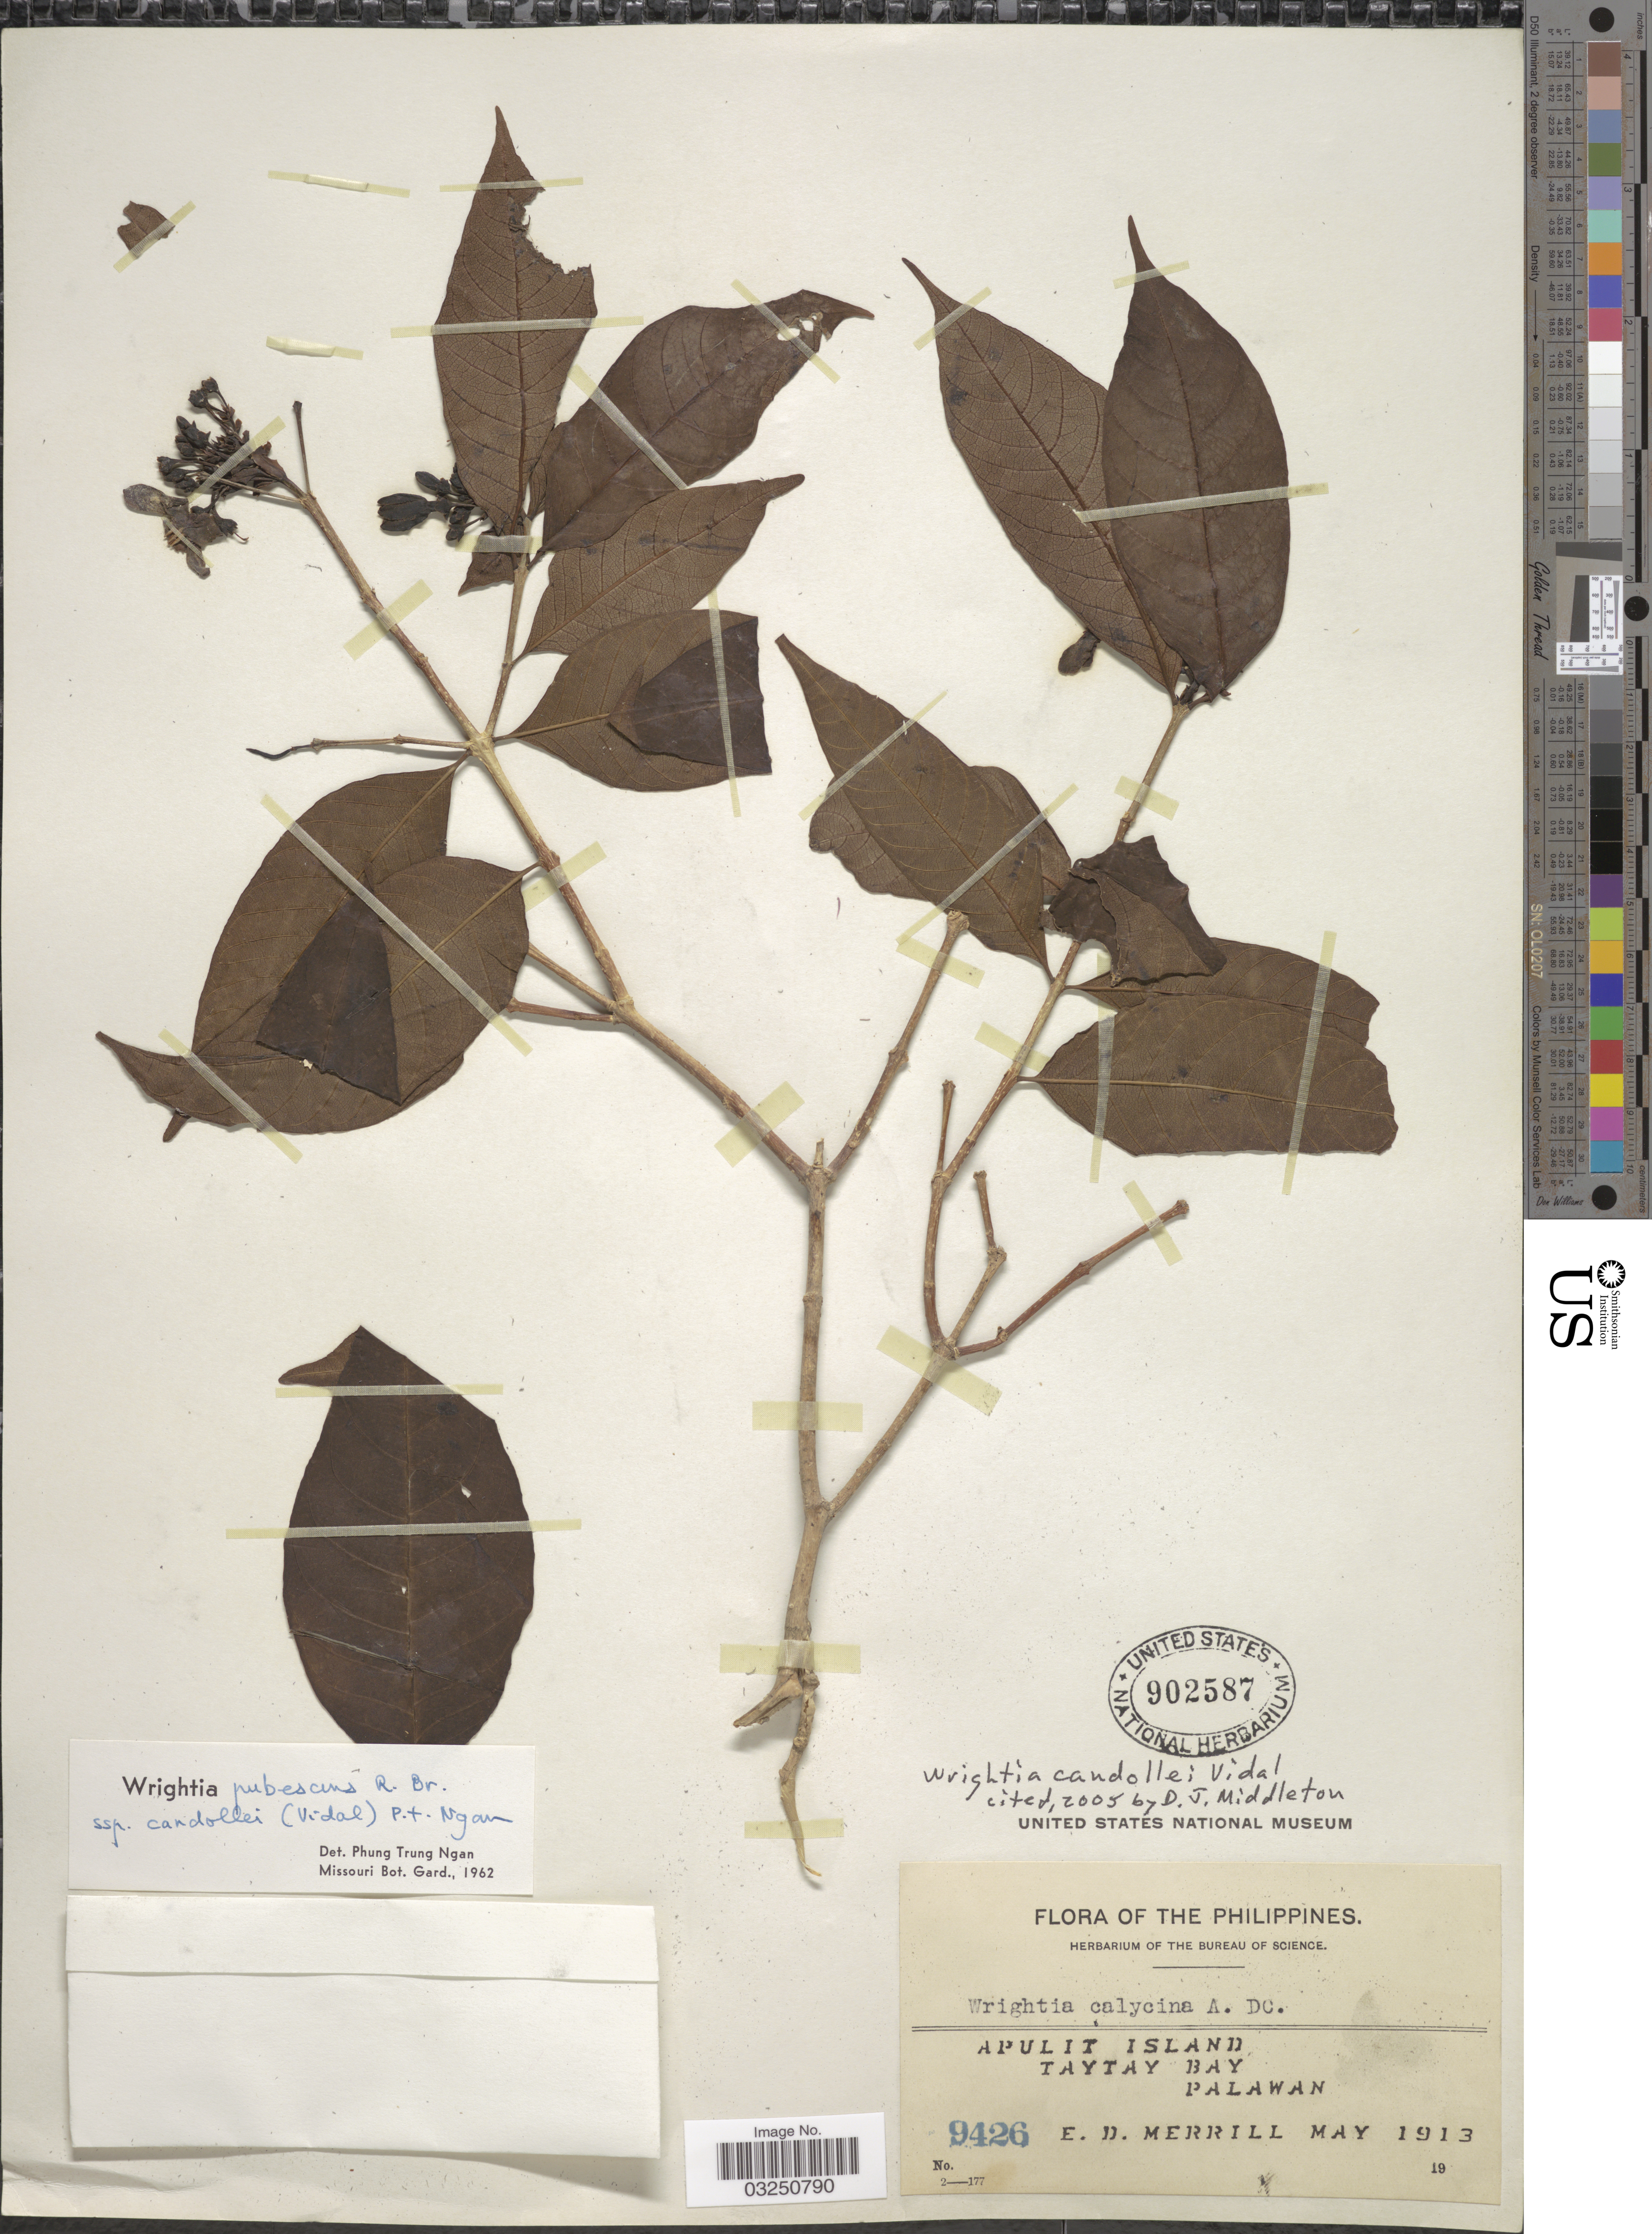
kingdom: Plantae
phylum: Tracheophyta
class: Magnoliopsida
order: Gentianales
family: Apocynaceae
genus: Wrightia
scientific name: Wrightia candollei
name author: Vidal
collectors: E. D. Merrill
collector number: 9426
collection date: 1913-05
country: Philippines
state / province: Mimaropa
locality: Apulit Island, Taytay Bay, Palawan.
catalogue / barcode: US 902587